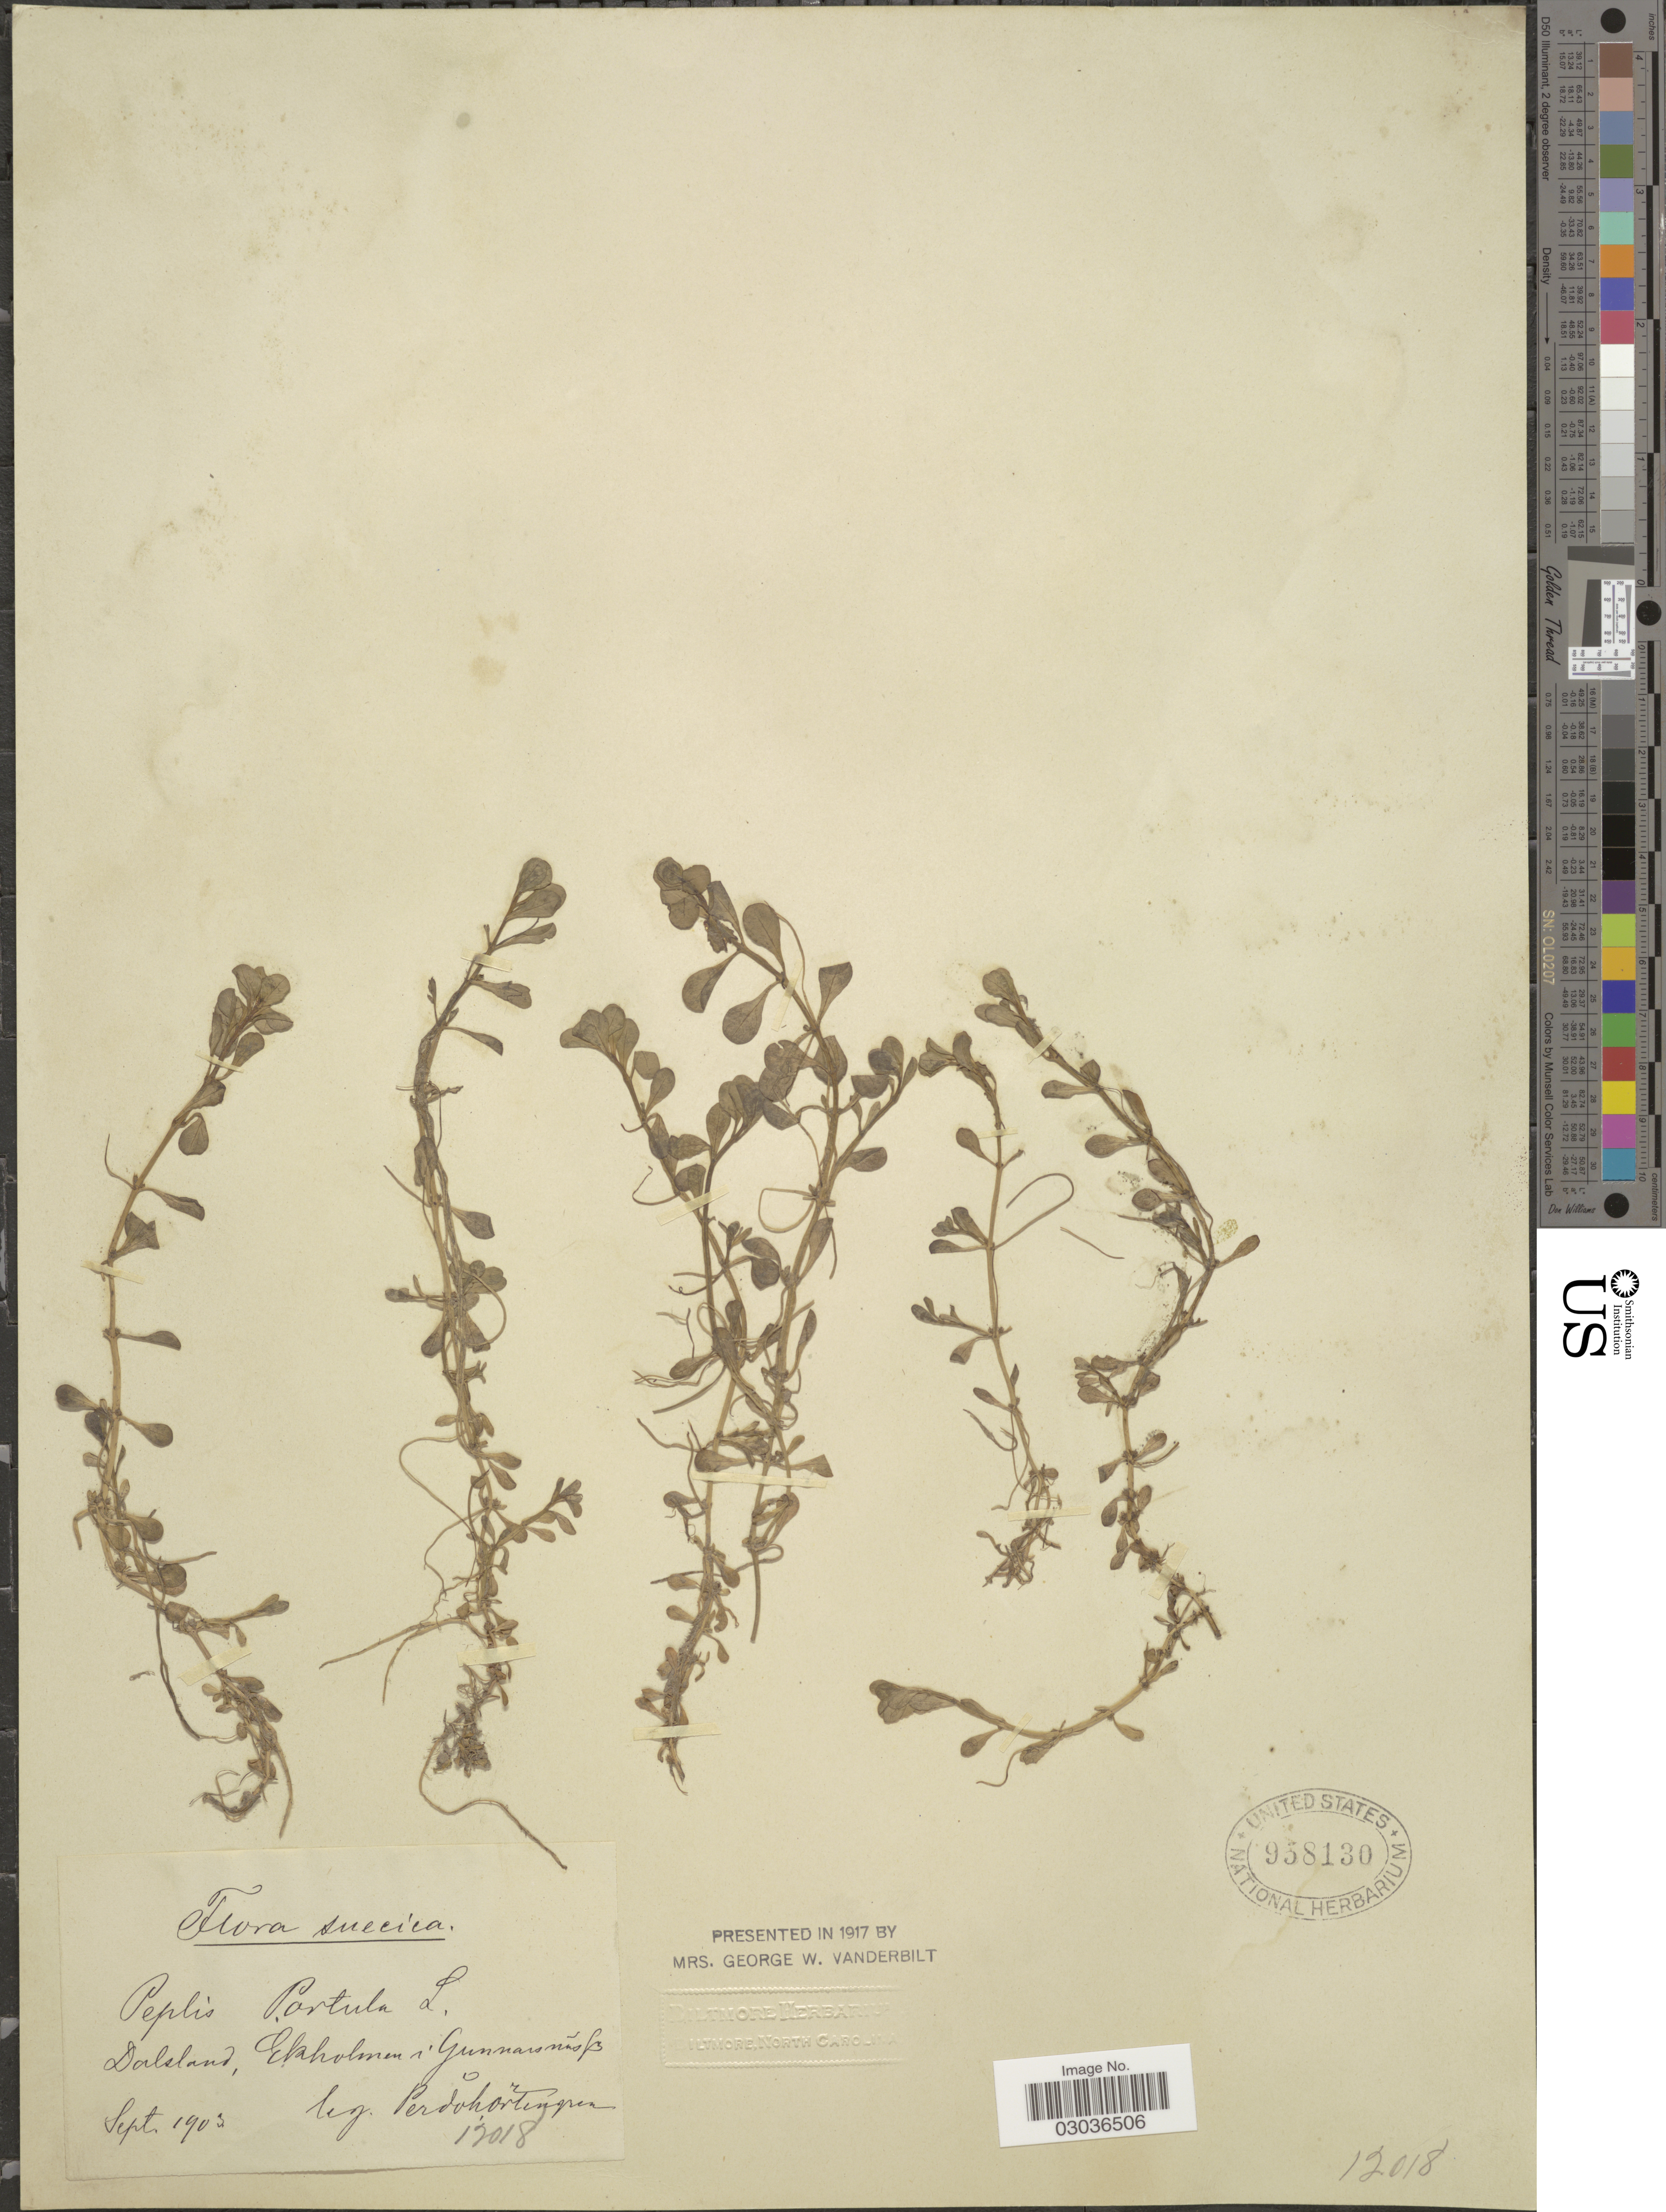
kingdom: Plantae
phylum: Tracheophyta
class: Magnoliopsida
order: Myrtales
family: Lythraceae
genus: Lythrum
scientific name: Lythrum portula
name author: (L.) D.A. Webb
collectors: Perdohortengren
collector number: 12018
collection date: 1903-09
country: Sweden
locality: Suecica. Dalsland, Ekholmen i Gunnarsnas.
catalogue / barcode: US 958130